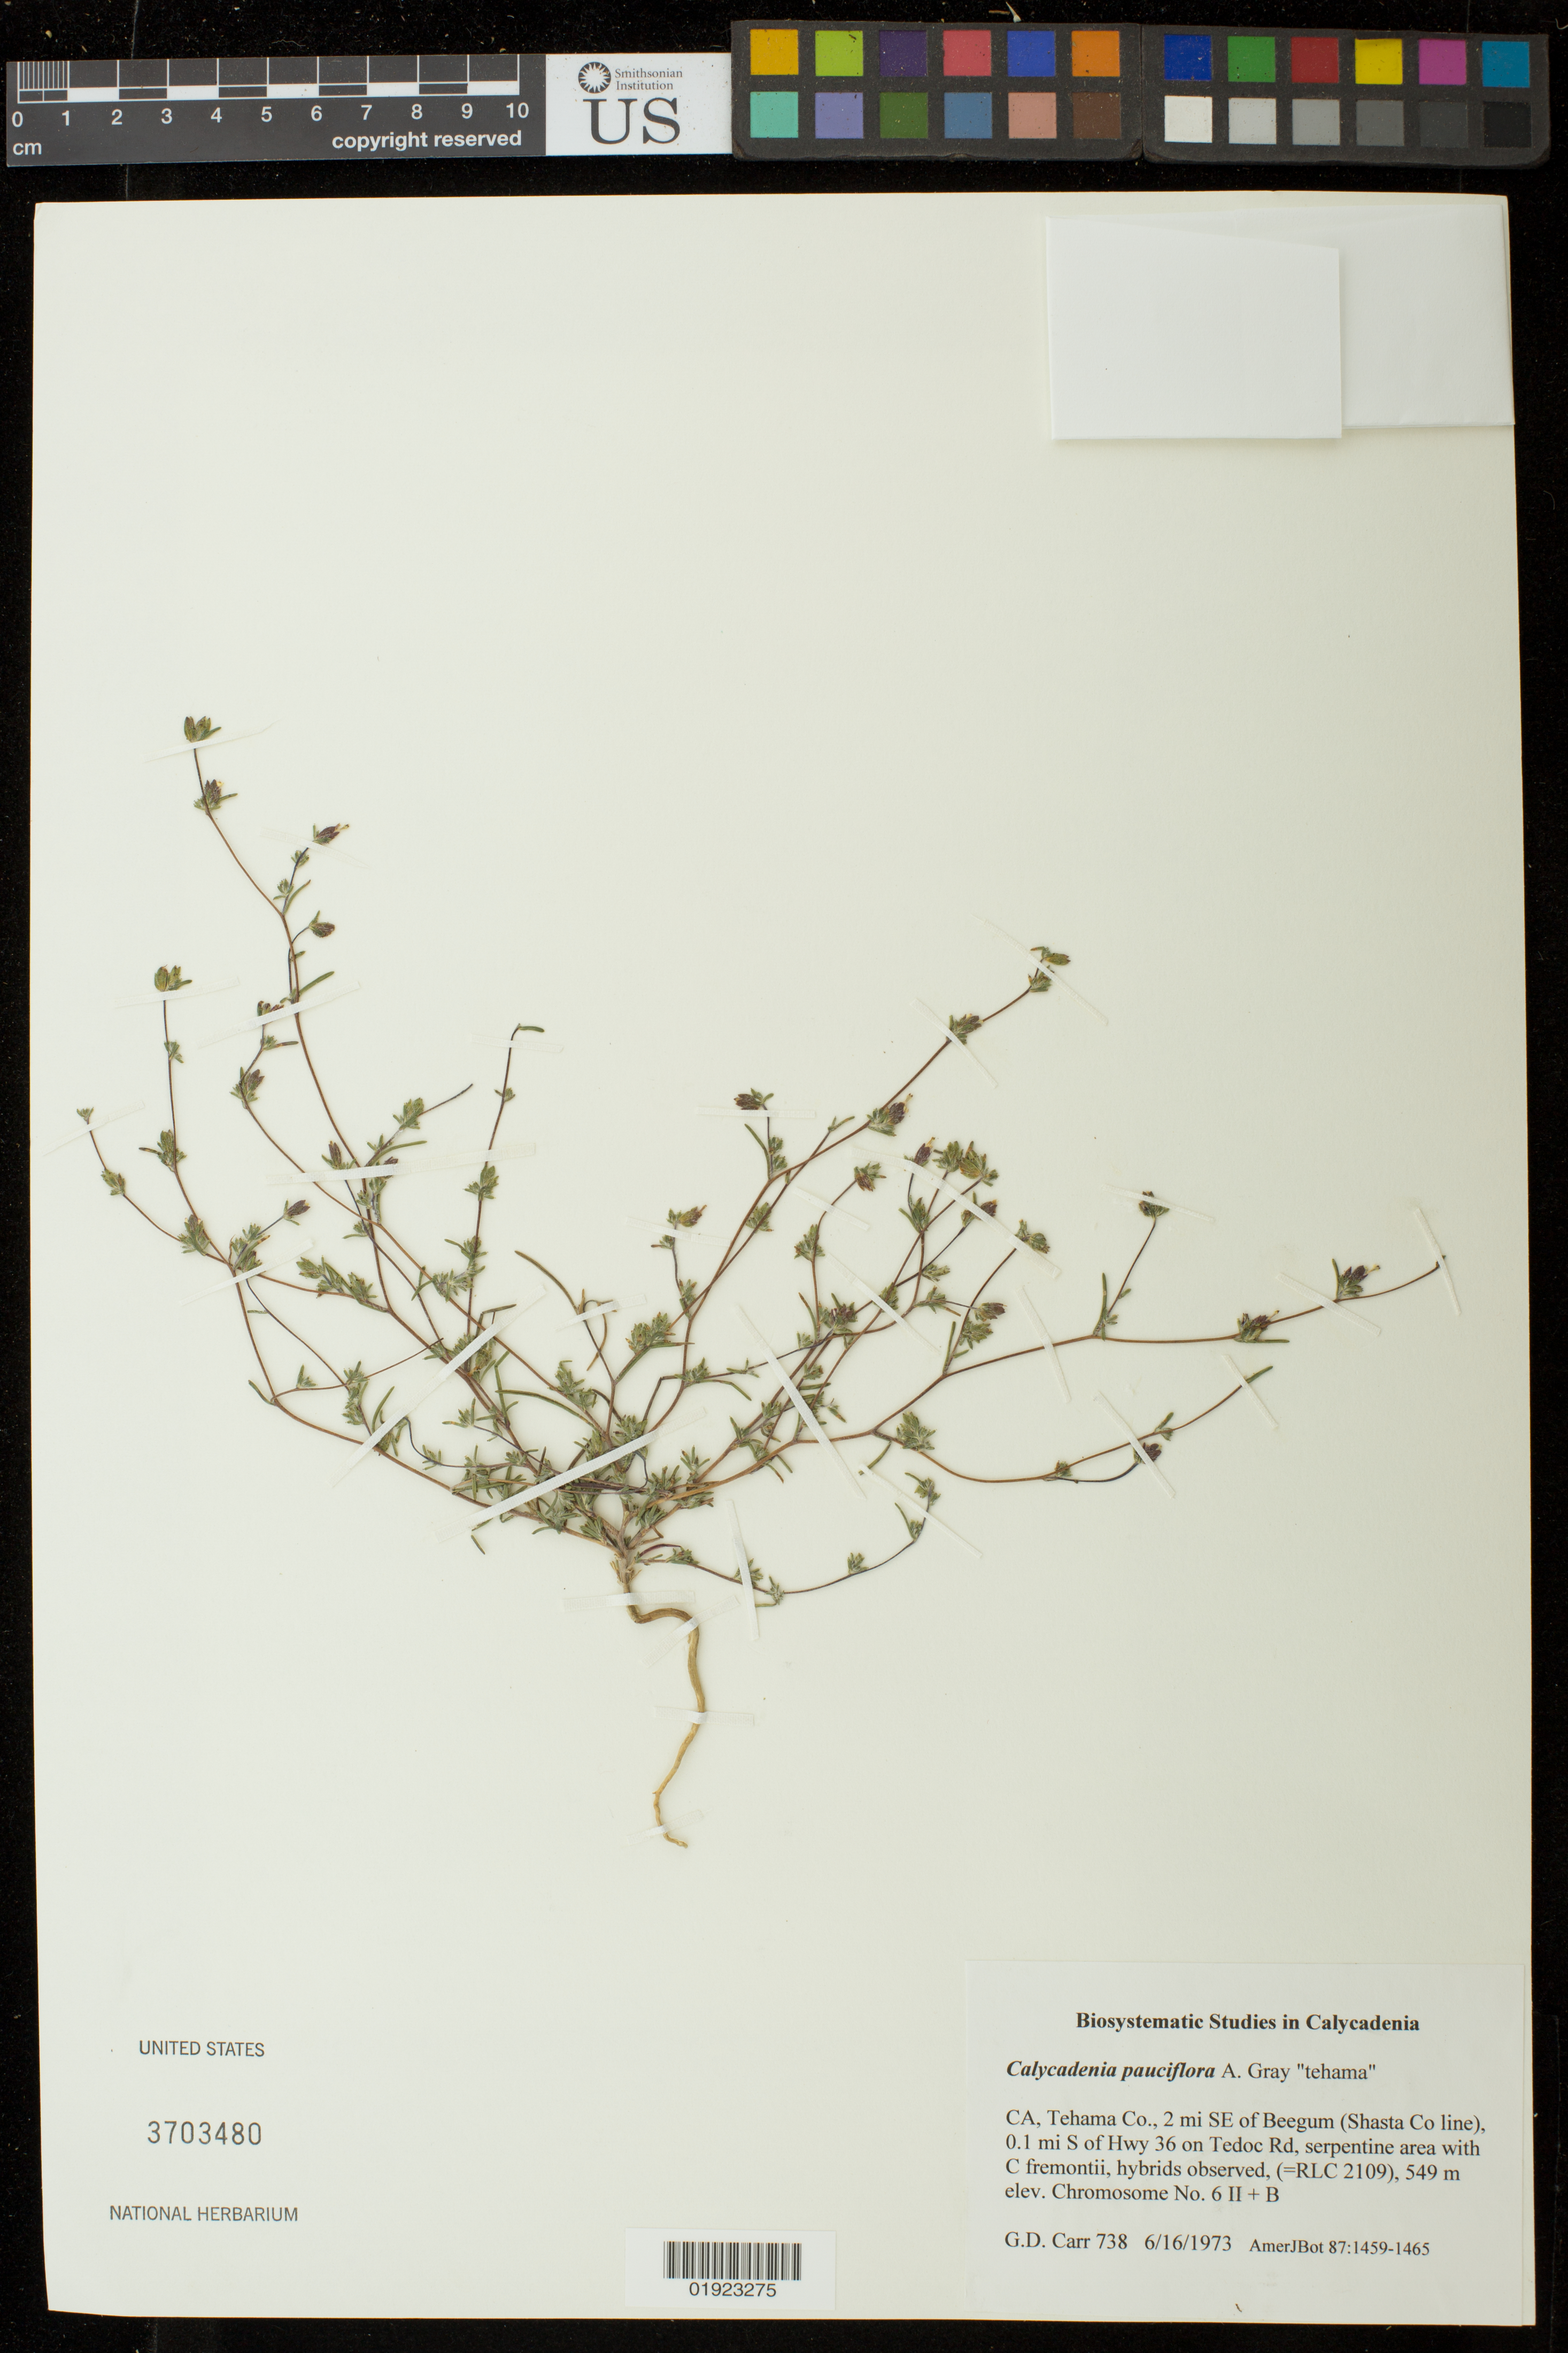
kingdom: Plantae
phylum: Tracheophyta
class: Magnoliopsida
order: Asterales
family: Asteraceae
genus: Calycadenia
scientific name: Calycadenia pauciflora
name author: A. Gray in Emory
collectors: G. D. Carr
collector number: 738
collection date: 1973-06-16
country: United States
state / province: California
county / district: Tehama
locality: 2 mi SE of Beegum (Shasta Co line), 0.1 mi S of Hwy 36 on Tedoc Rd.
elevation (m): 549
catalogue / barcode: US 3703480